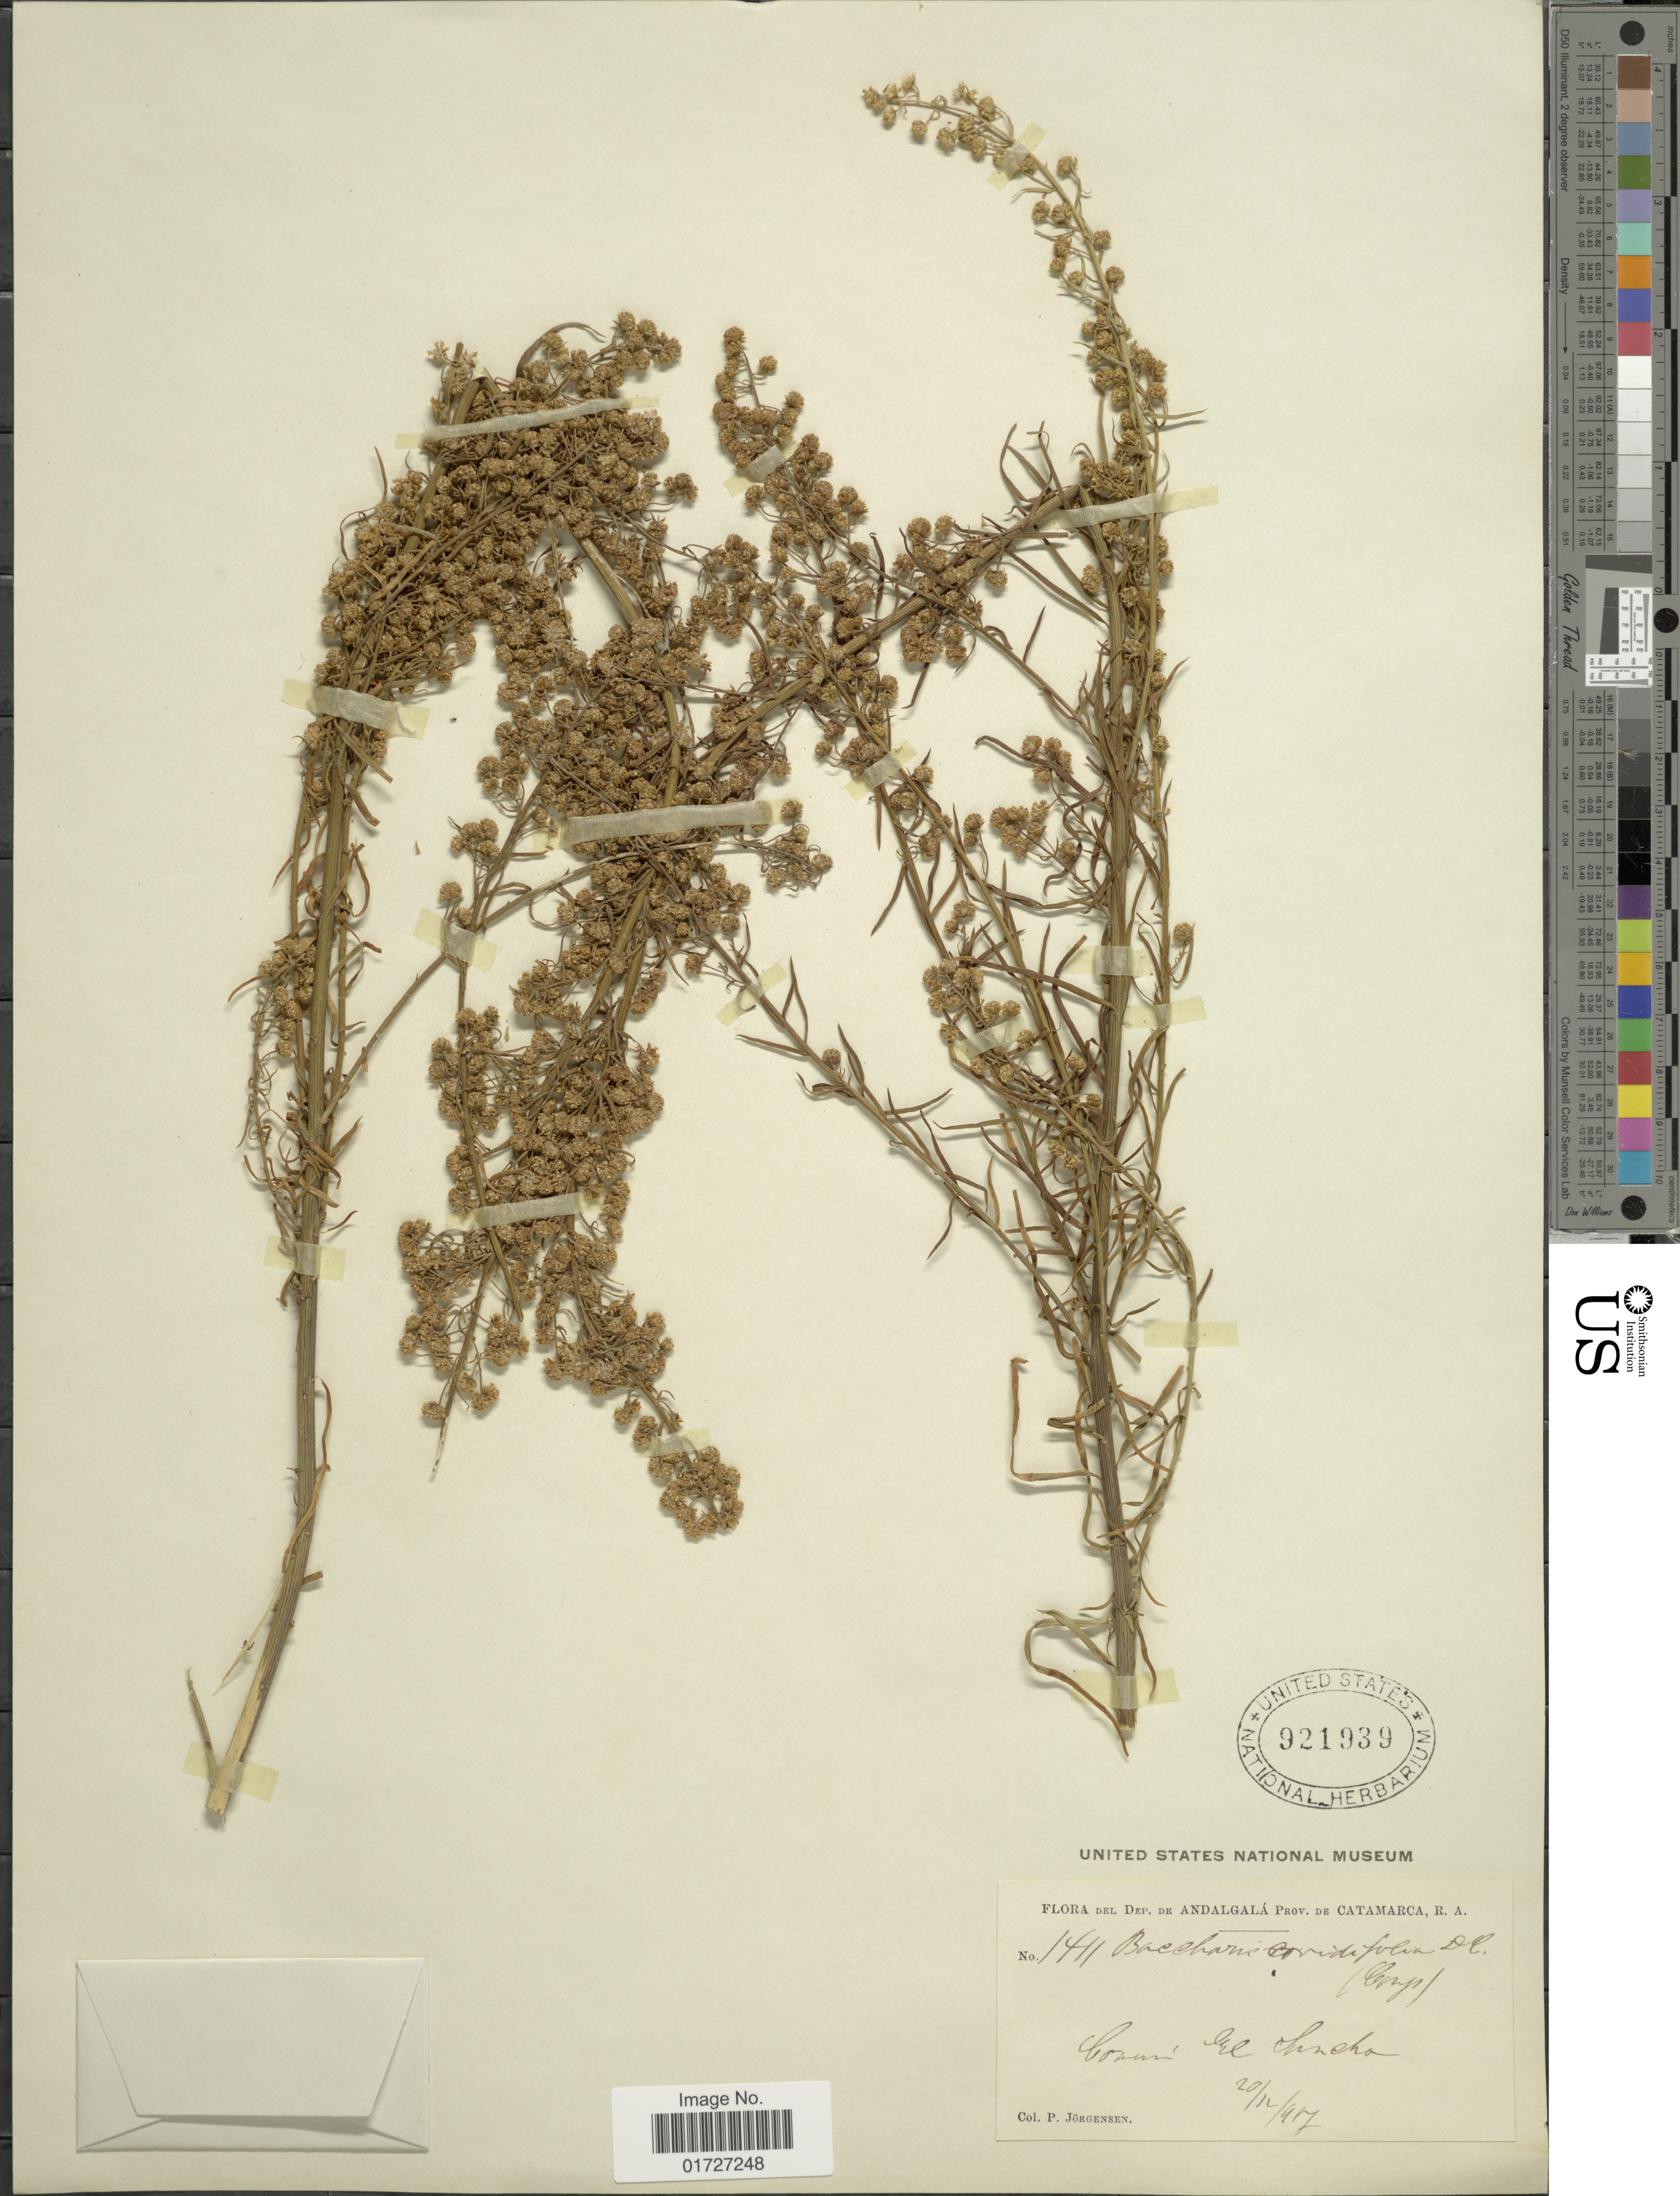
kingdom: Plantae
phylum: Tracheophyta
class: Magnoliopsida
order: Asterales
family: Asteraceae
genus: Baccharis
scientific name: Baccharis coridifolia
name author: DC.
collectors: P. Jörgensen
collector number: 1411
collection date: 1907-12-20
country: Argentina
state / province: Catamarca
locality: Dep. de Andalgala, El Chucho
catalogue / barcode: US 921939